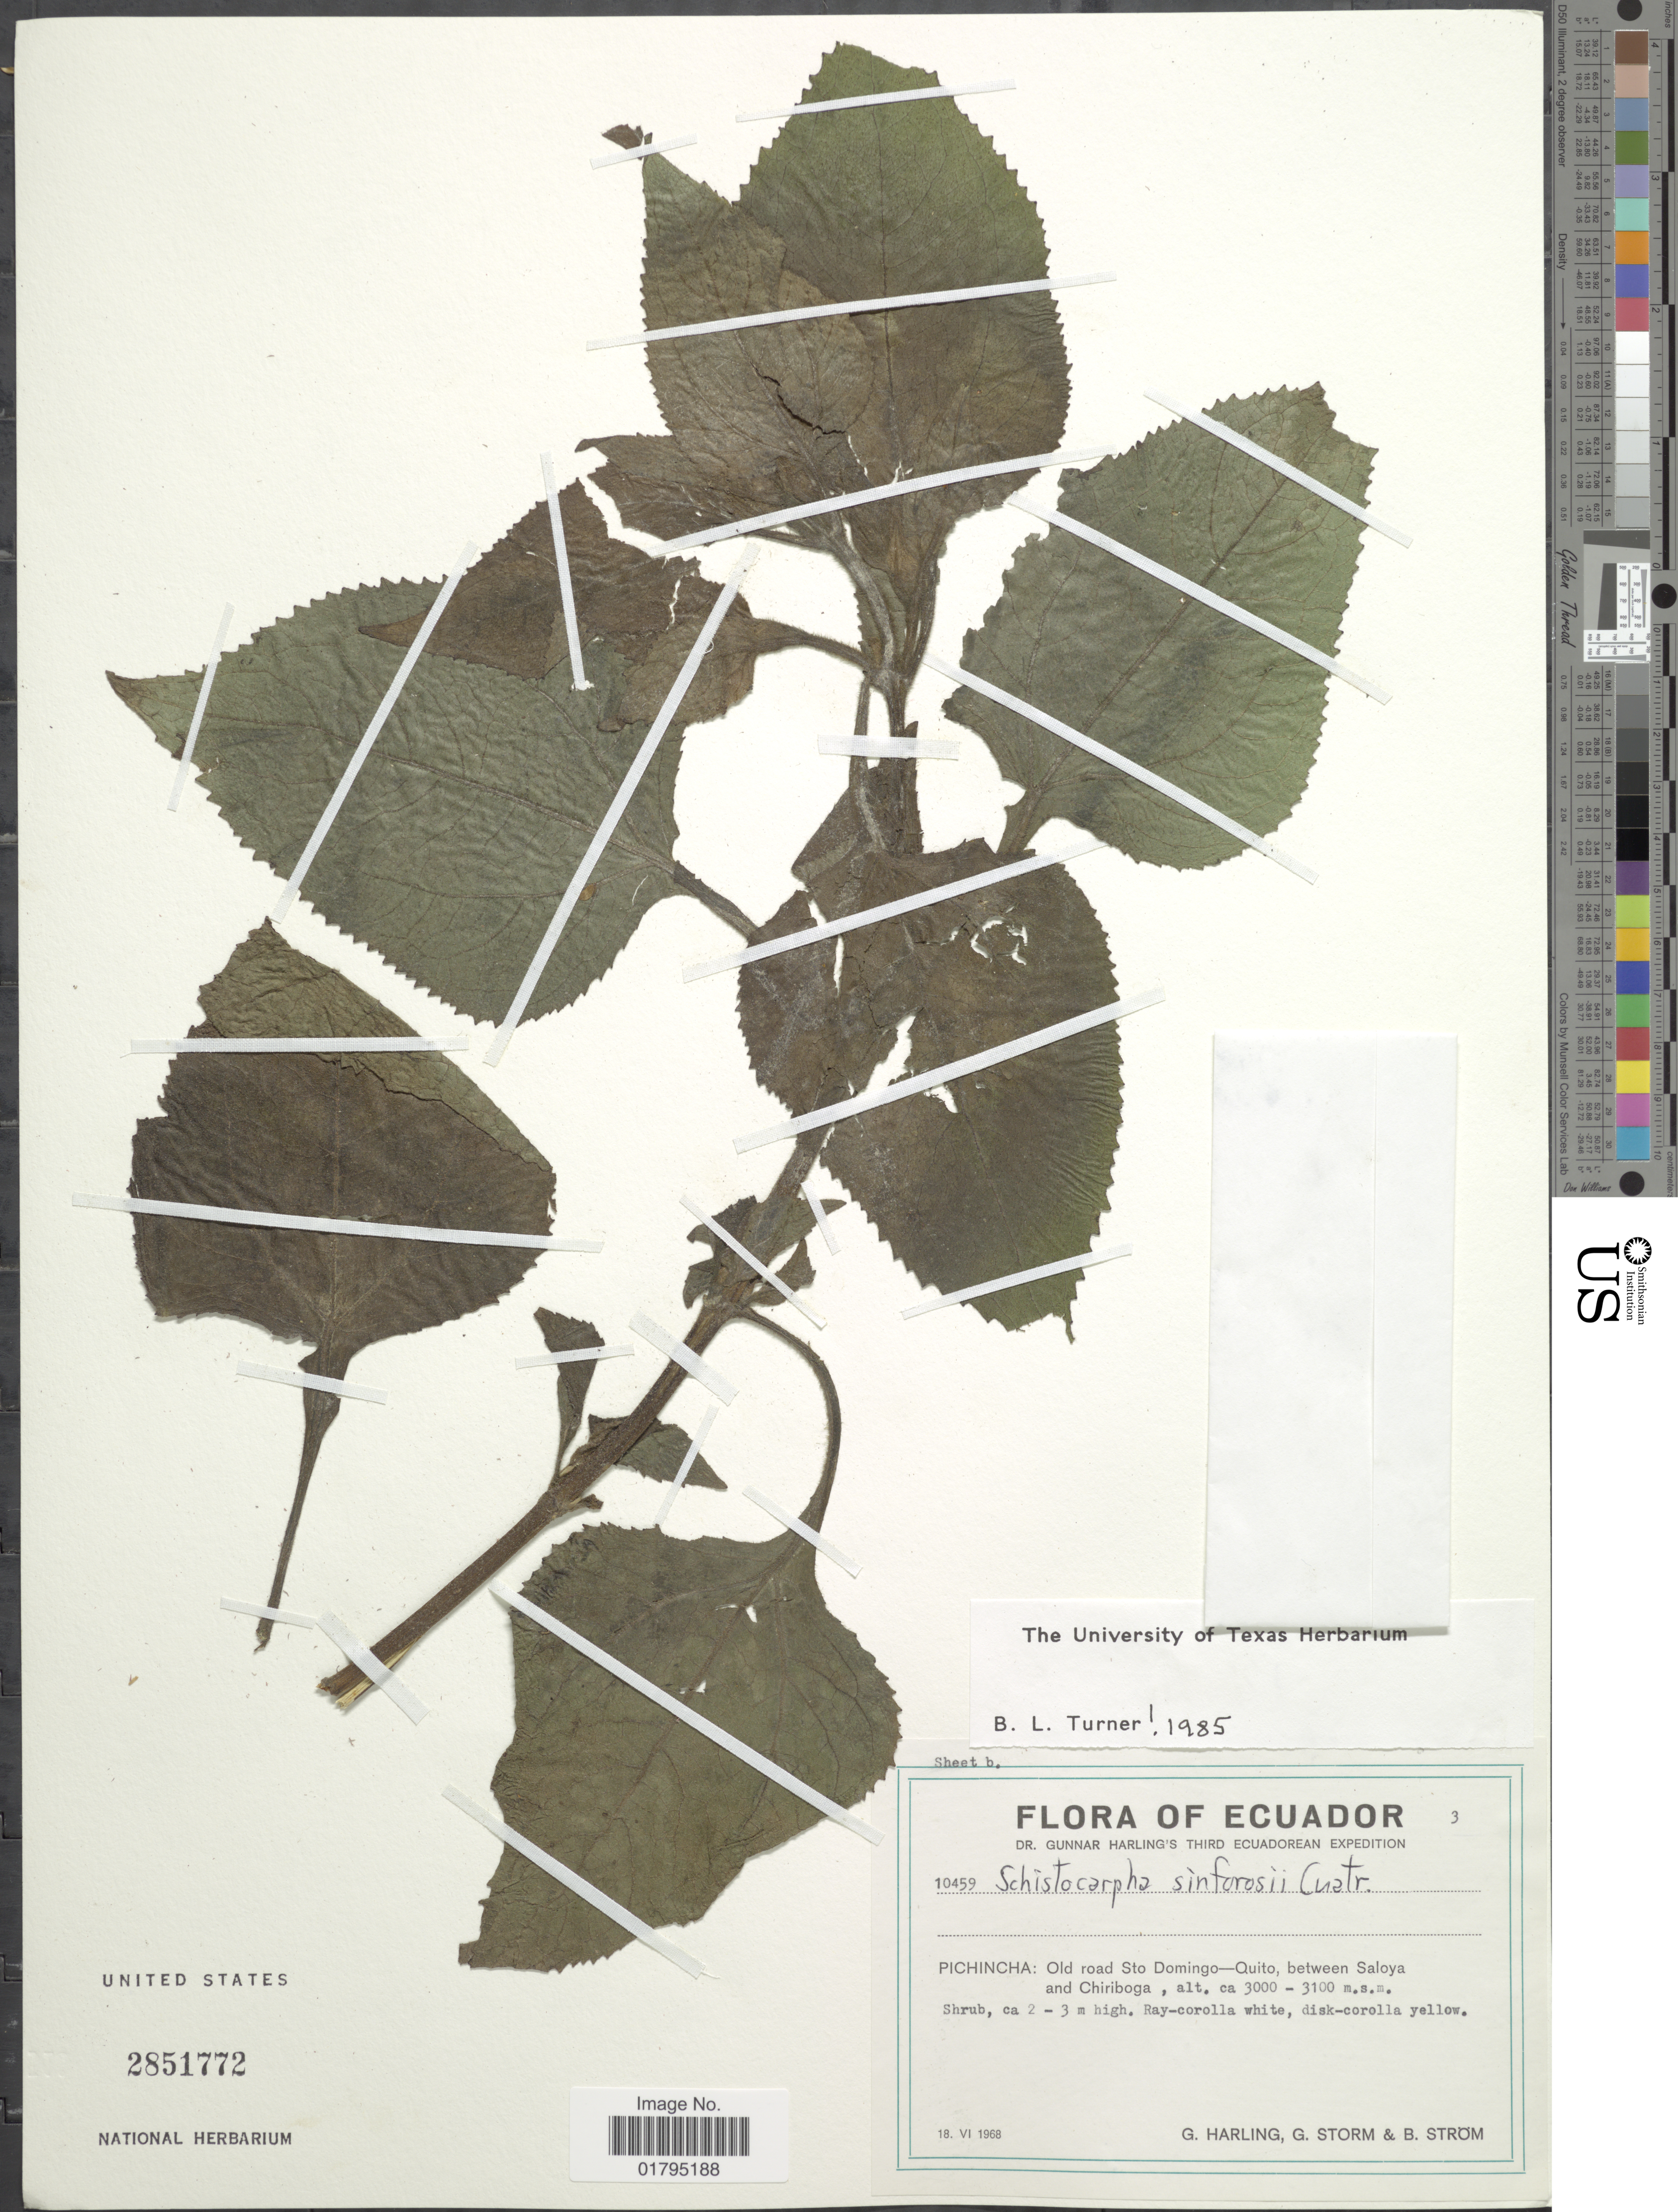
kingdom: Plantae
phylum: Tracheophyta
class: Magnoliopsida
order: Asterales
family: Asteraceae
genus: Schistocarpha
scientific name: Schistocarpha sinforosii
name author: Cuatrec.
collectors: G. Harling, G. Storm & B. Ström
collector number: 10459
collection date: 1968-06-18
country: Ecuador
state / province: Pichincha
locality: Pichincha: Old road Sto Domingo- Quito, between Saloya and Chiriboga.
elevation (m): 3000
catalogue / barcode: US 2851772